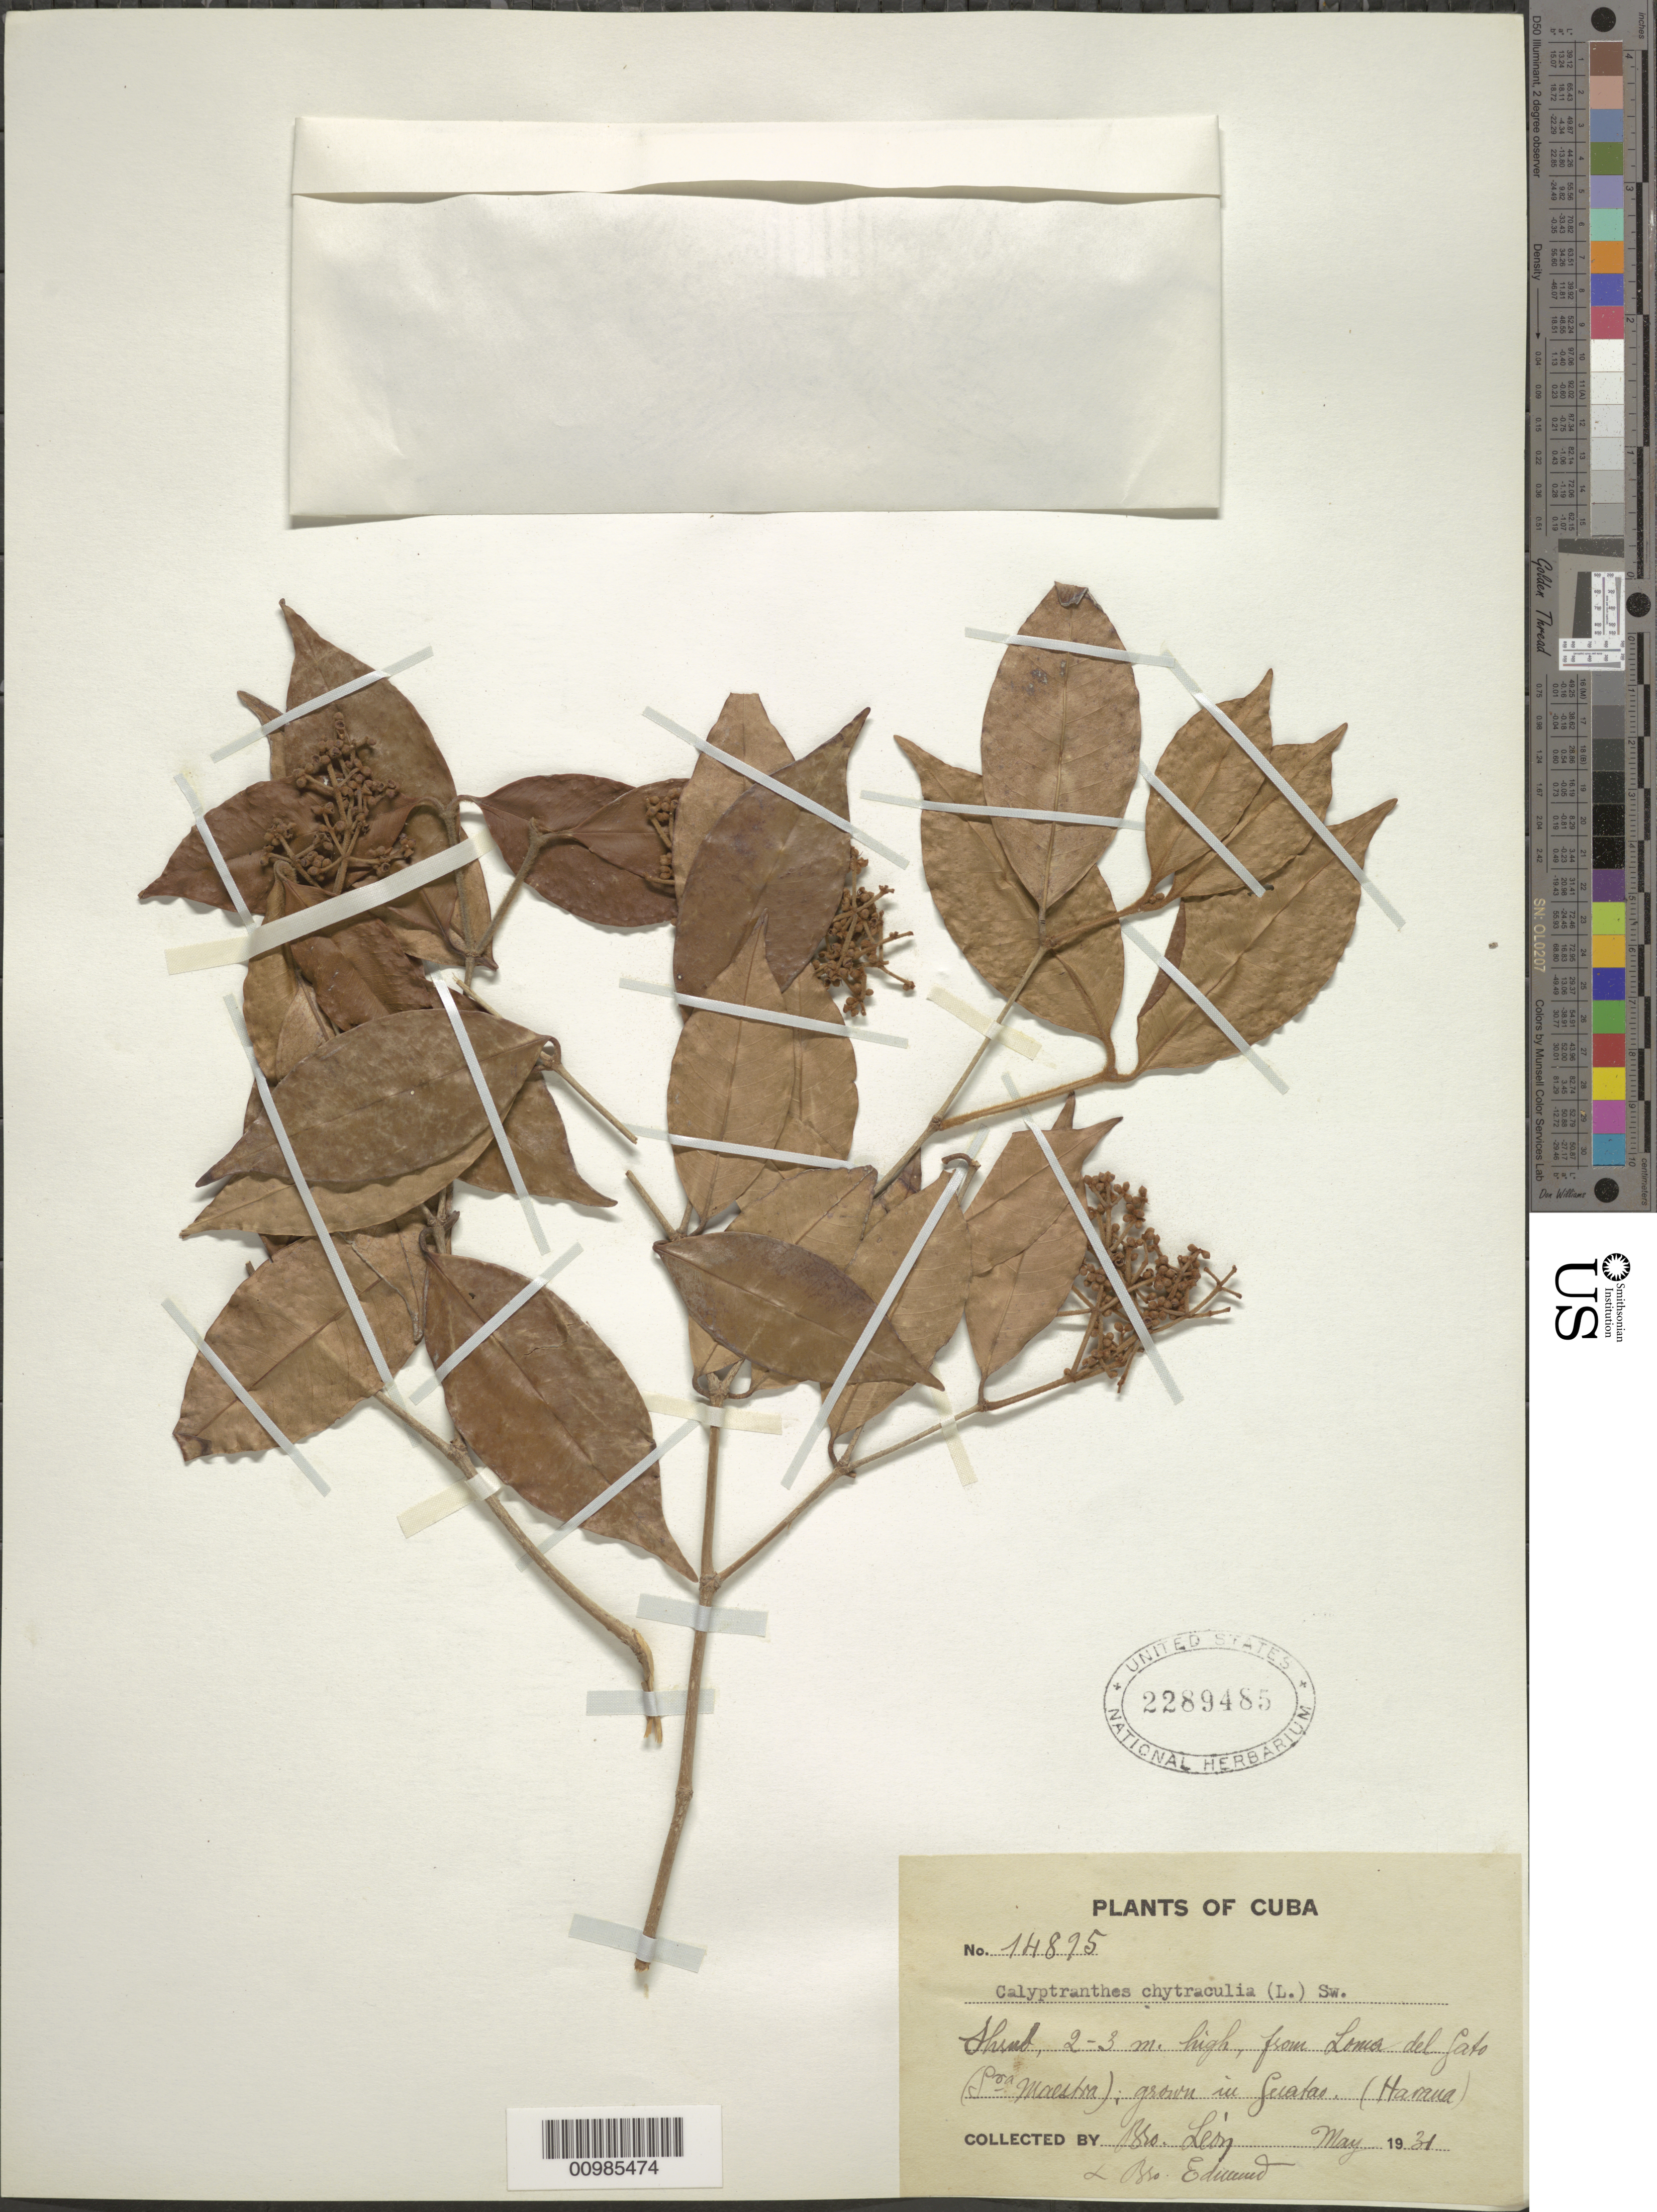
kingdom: Plantae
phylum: Tracheophyta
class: Magnoliopsida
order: Myrtales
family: Myrtaceae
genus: Myrcia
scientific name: Myrcia chytraculia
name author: (L.) A.R. Lourenço & E. Lucas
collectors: Bro. León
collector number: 14895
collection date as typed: May 1931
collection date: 1931-05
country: Cuba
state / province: Oriente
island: Cuba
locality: Loma del Gato, Sierra Maestra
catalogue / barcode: US 2289485